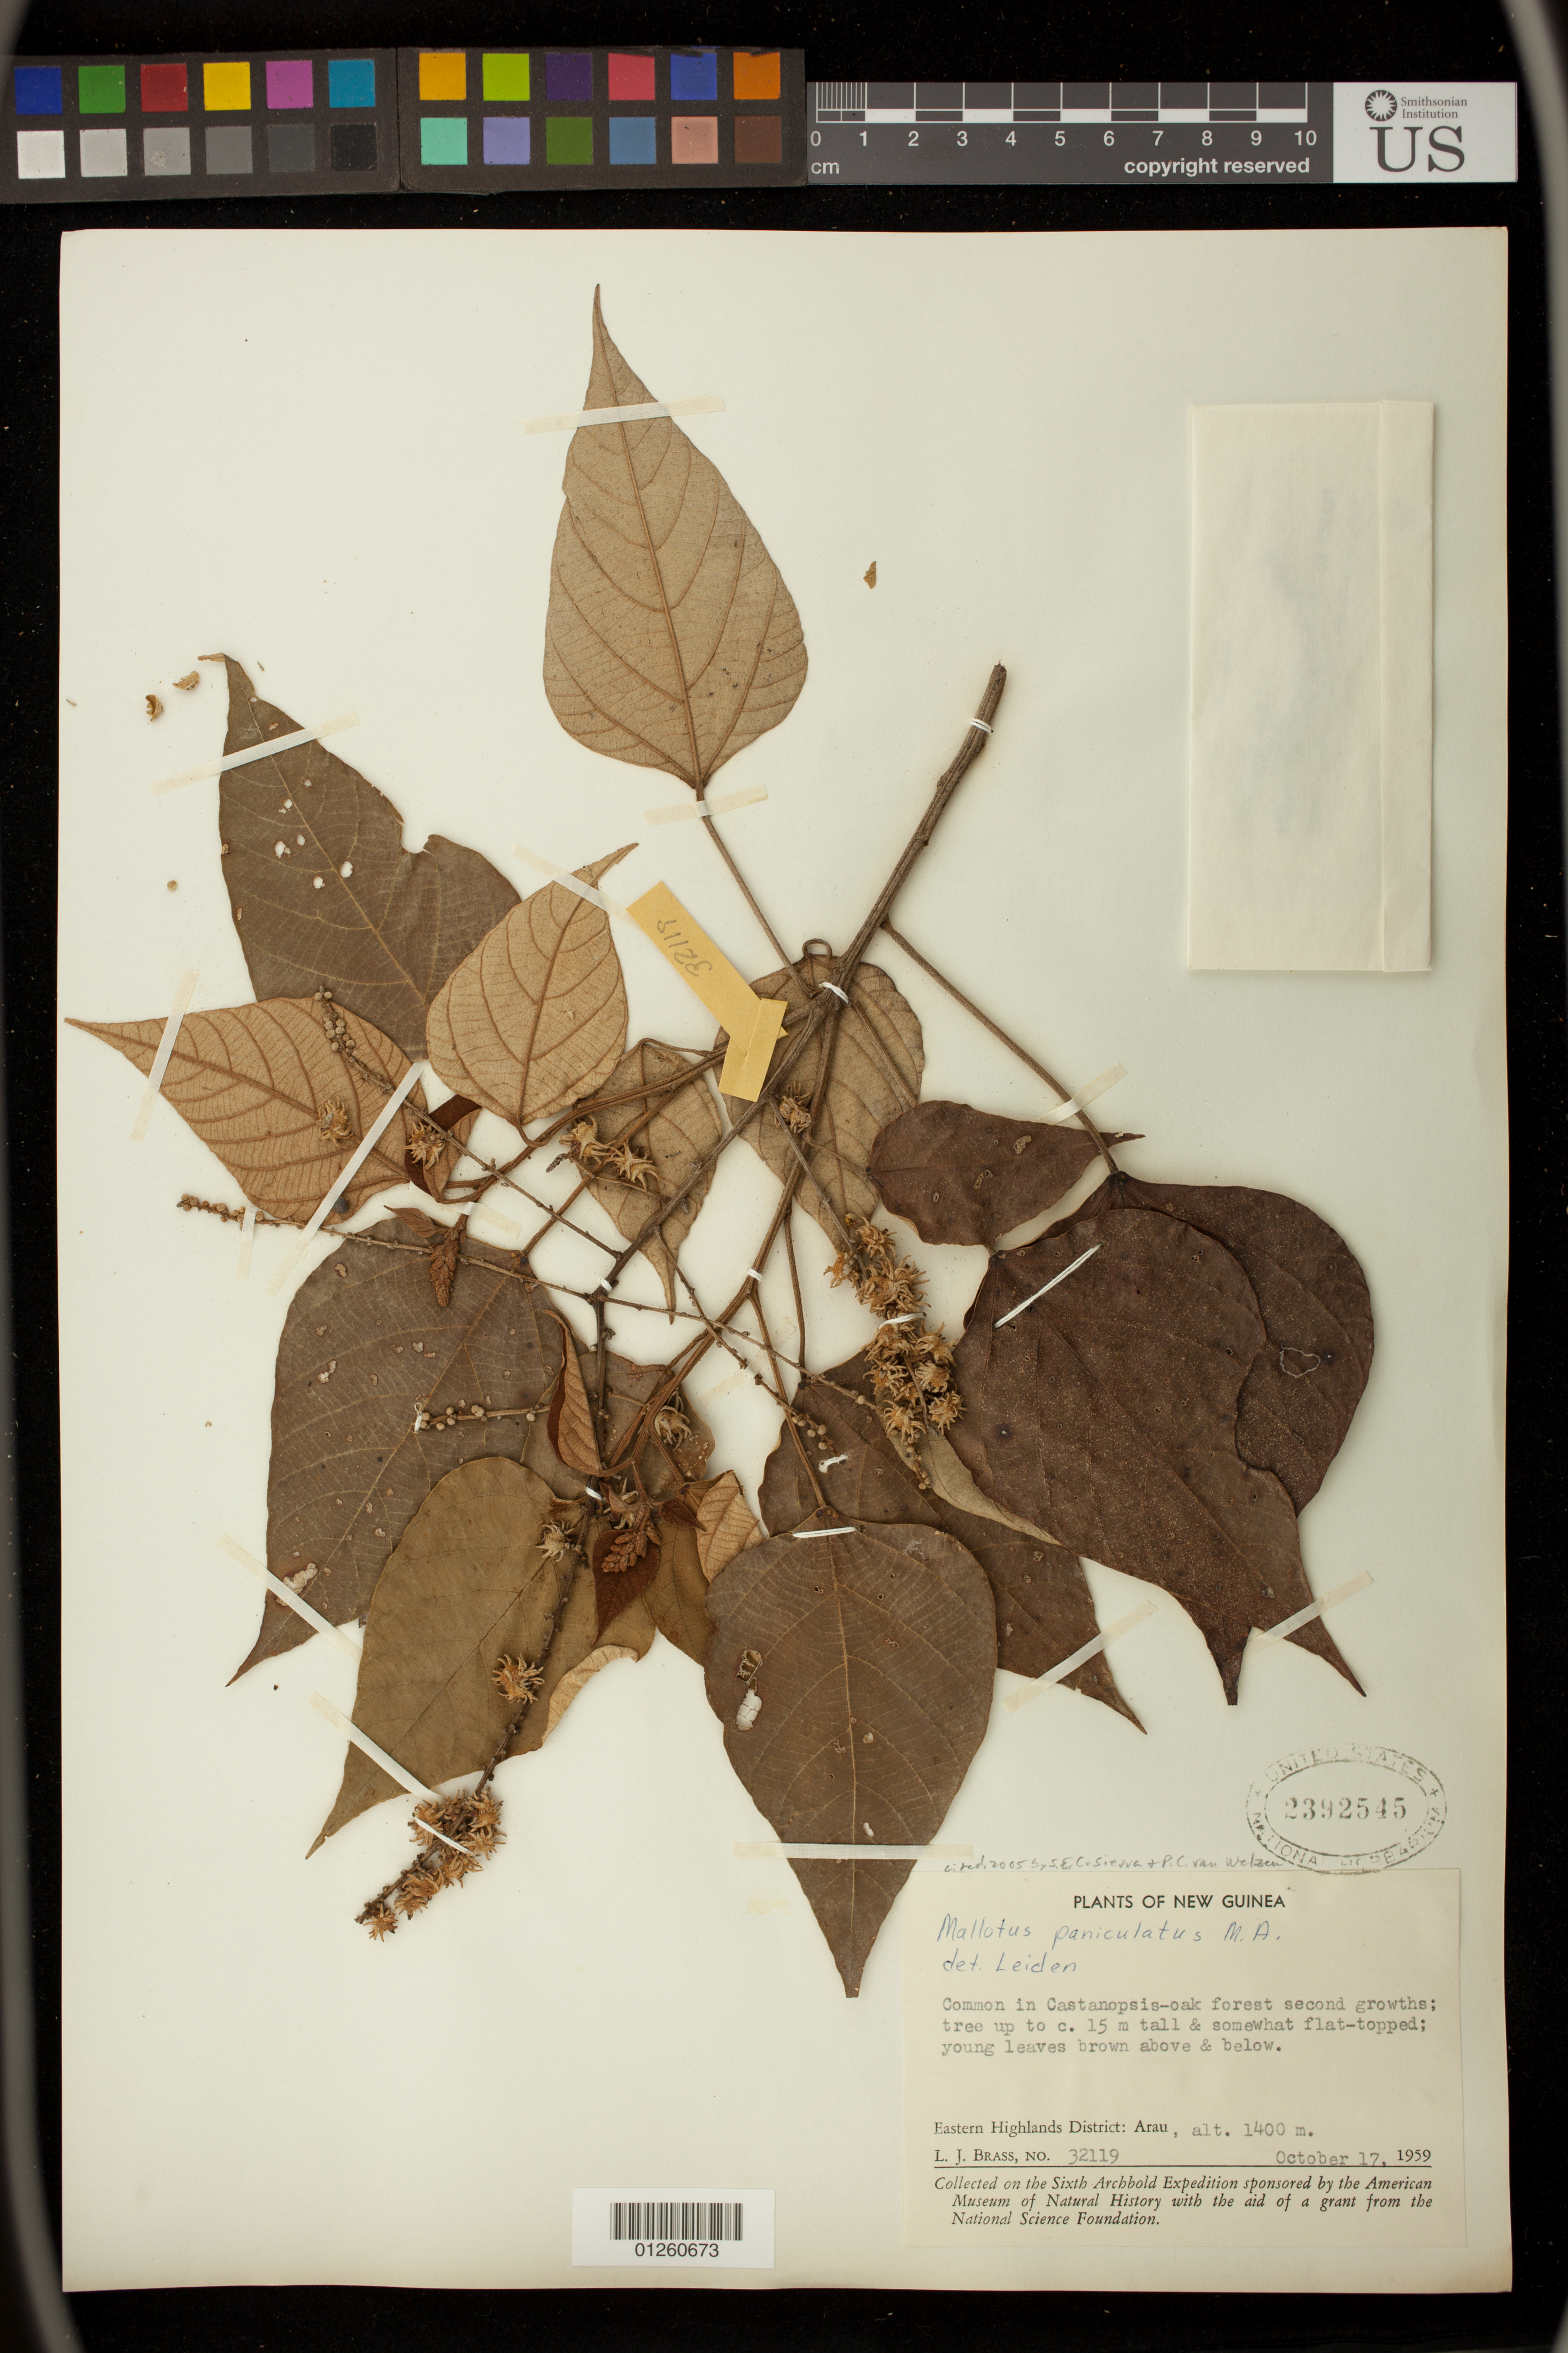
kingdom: Plantae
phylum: Tracheophyta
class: Magnoliopsida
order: Malpighiales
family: Euphorbiaceae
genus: Mallotus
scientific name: Mallotus paniculatus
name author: (Lam.) Müll. Arg.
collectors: L. J. Brass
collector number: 32119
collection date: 1959-10-17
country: Papua New Guinea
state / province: Eastern Highlands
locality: Arau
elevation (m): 1400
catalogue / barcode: US 2392545